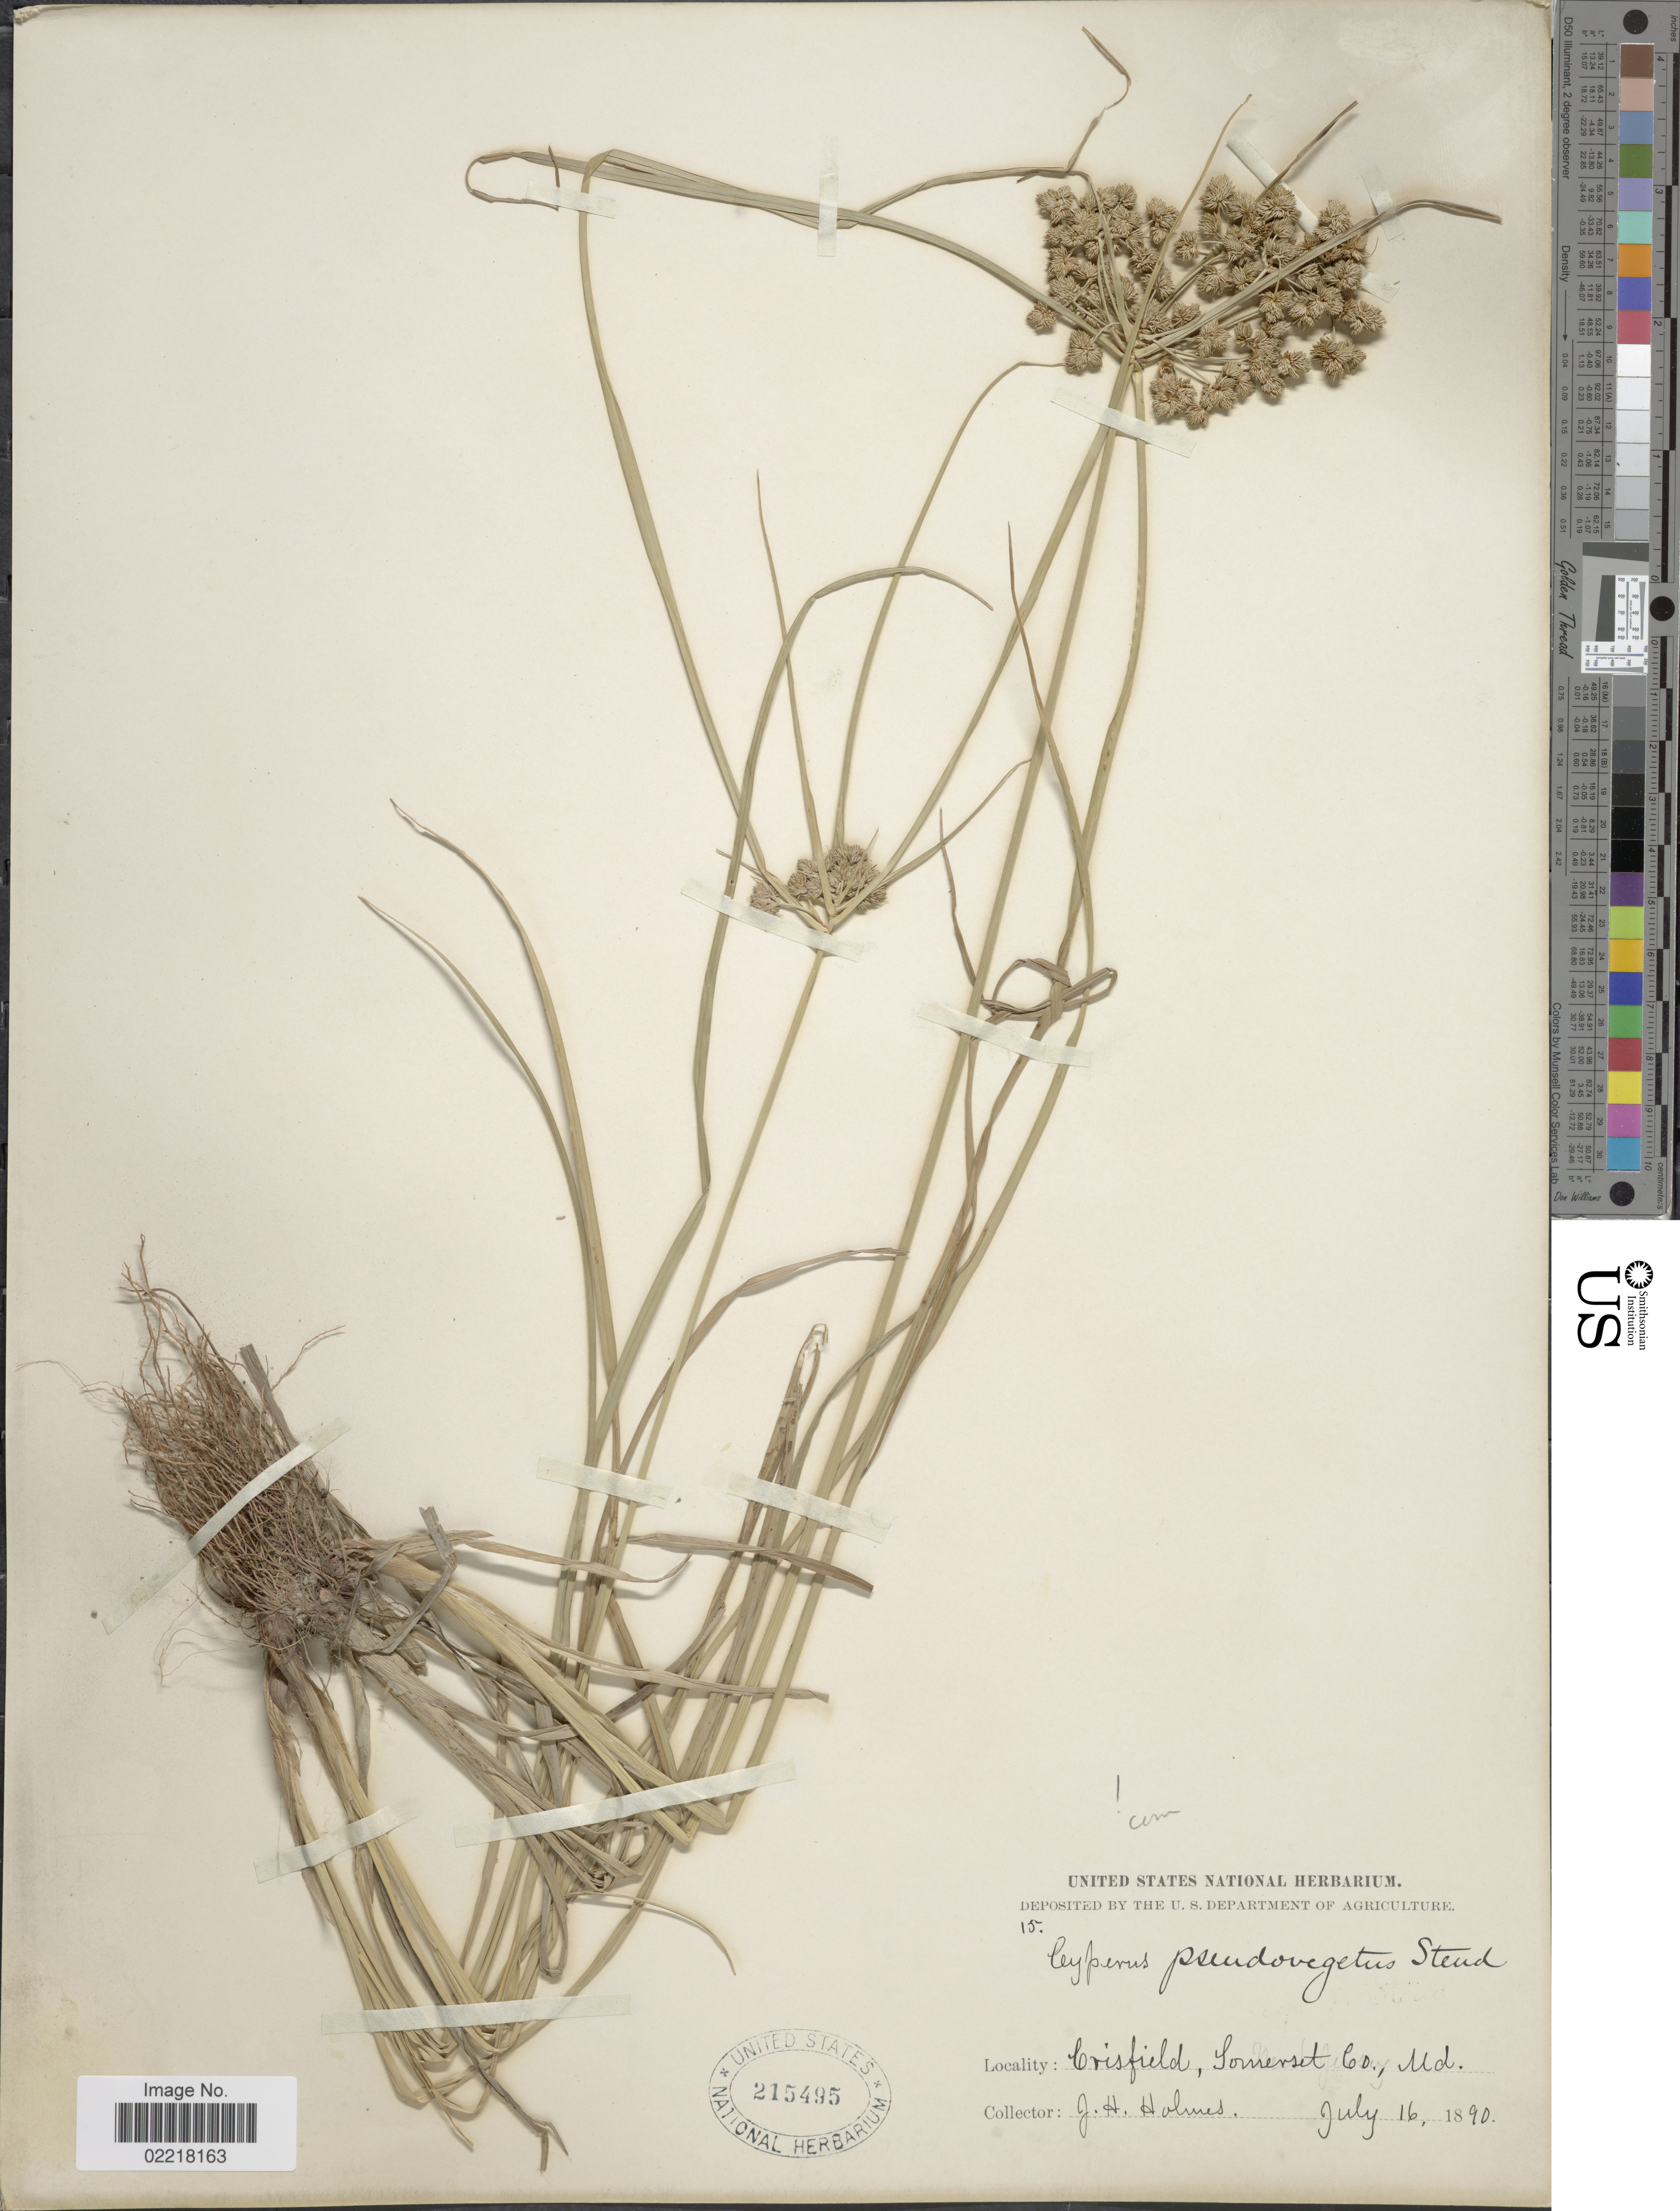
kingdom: Plantae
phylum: Tracheophyta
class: Liliopsida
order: Poales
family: Cyperaceae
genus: Cyperus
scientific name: Cyperus pseudovegetus Steud.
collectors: J. Holmes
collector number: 15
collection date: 1890-07-16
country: United States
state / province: Maryland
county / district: Somerset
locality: Crisfield, Somerset Co., Md.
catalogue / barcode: US 215495